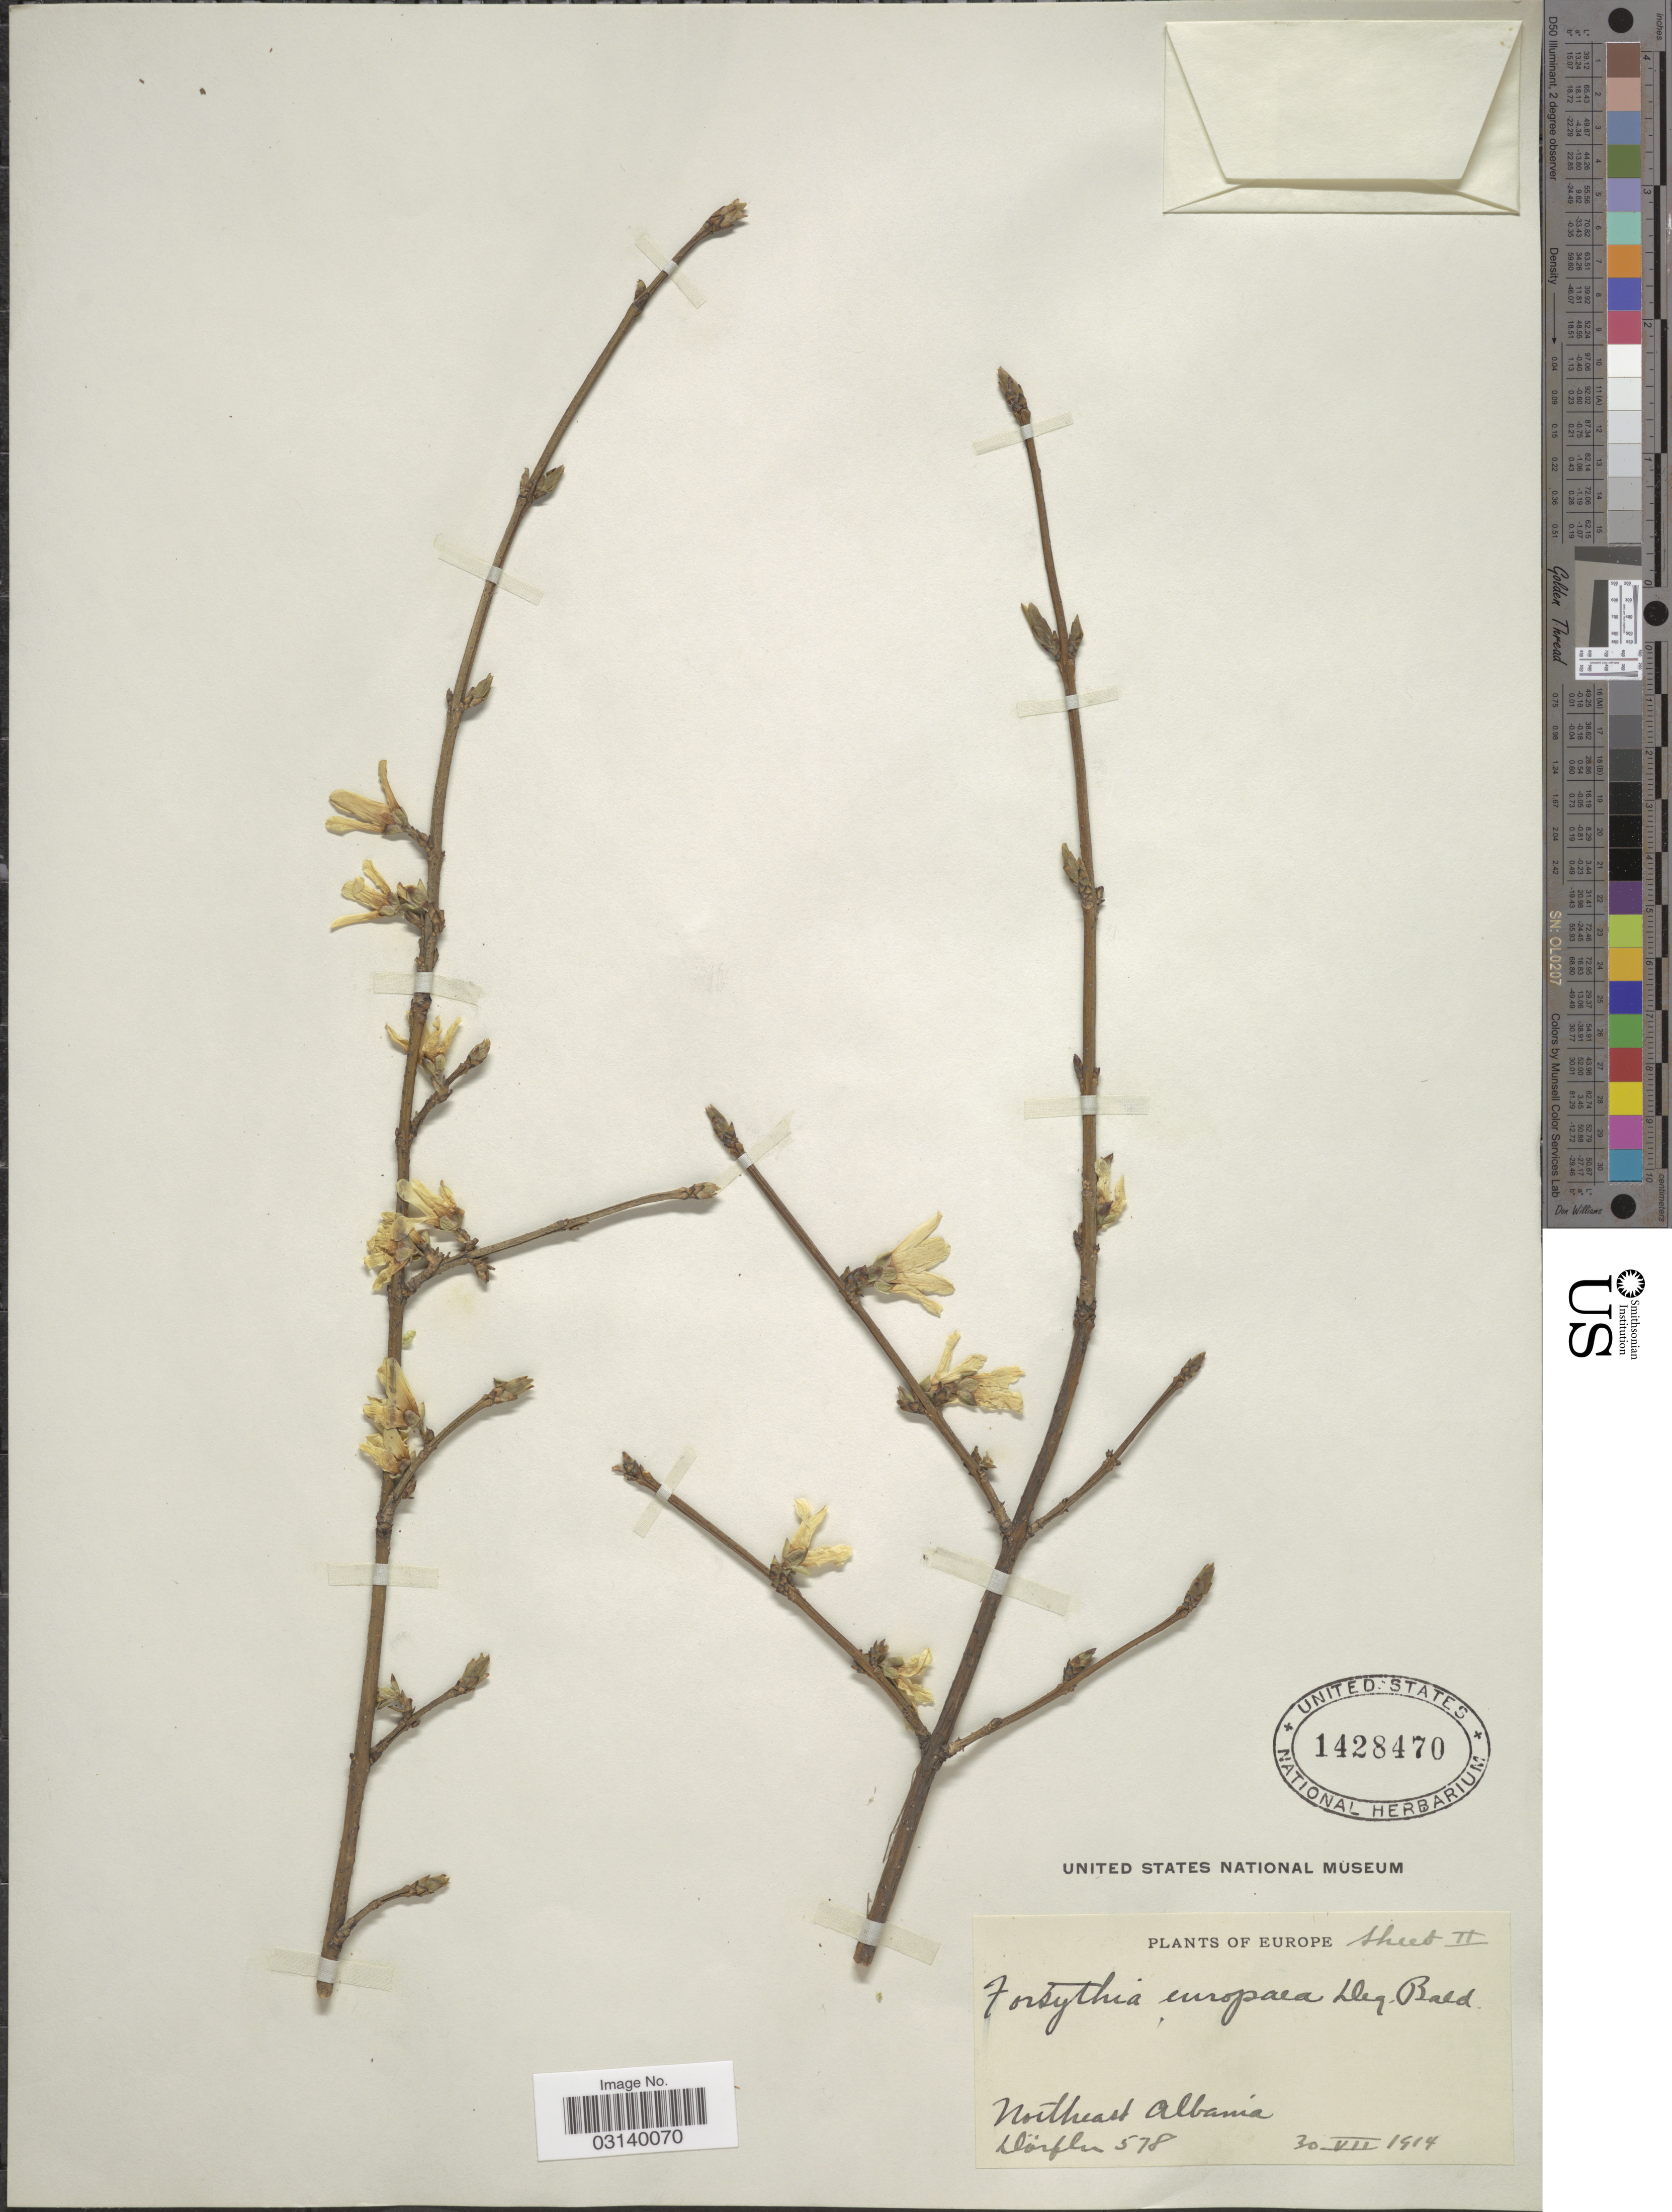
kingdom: Plantae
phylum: Tracheophyta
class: Magnoliopsida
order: Lamiales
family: Oleaceae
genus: Forsythia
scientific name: Forsythia europaea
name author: Degen & Bald.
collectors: Dorfler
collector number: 578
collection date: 1914-07-30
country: Albania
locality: Northeast Albania.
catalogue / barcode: US 1428470